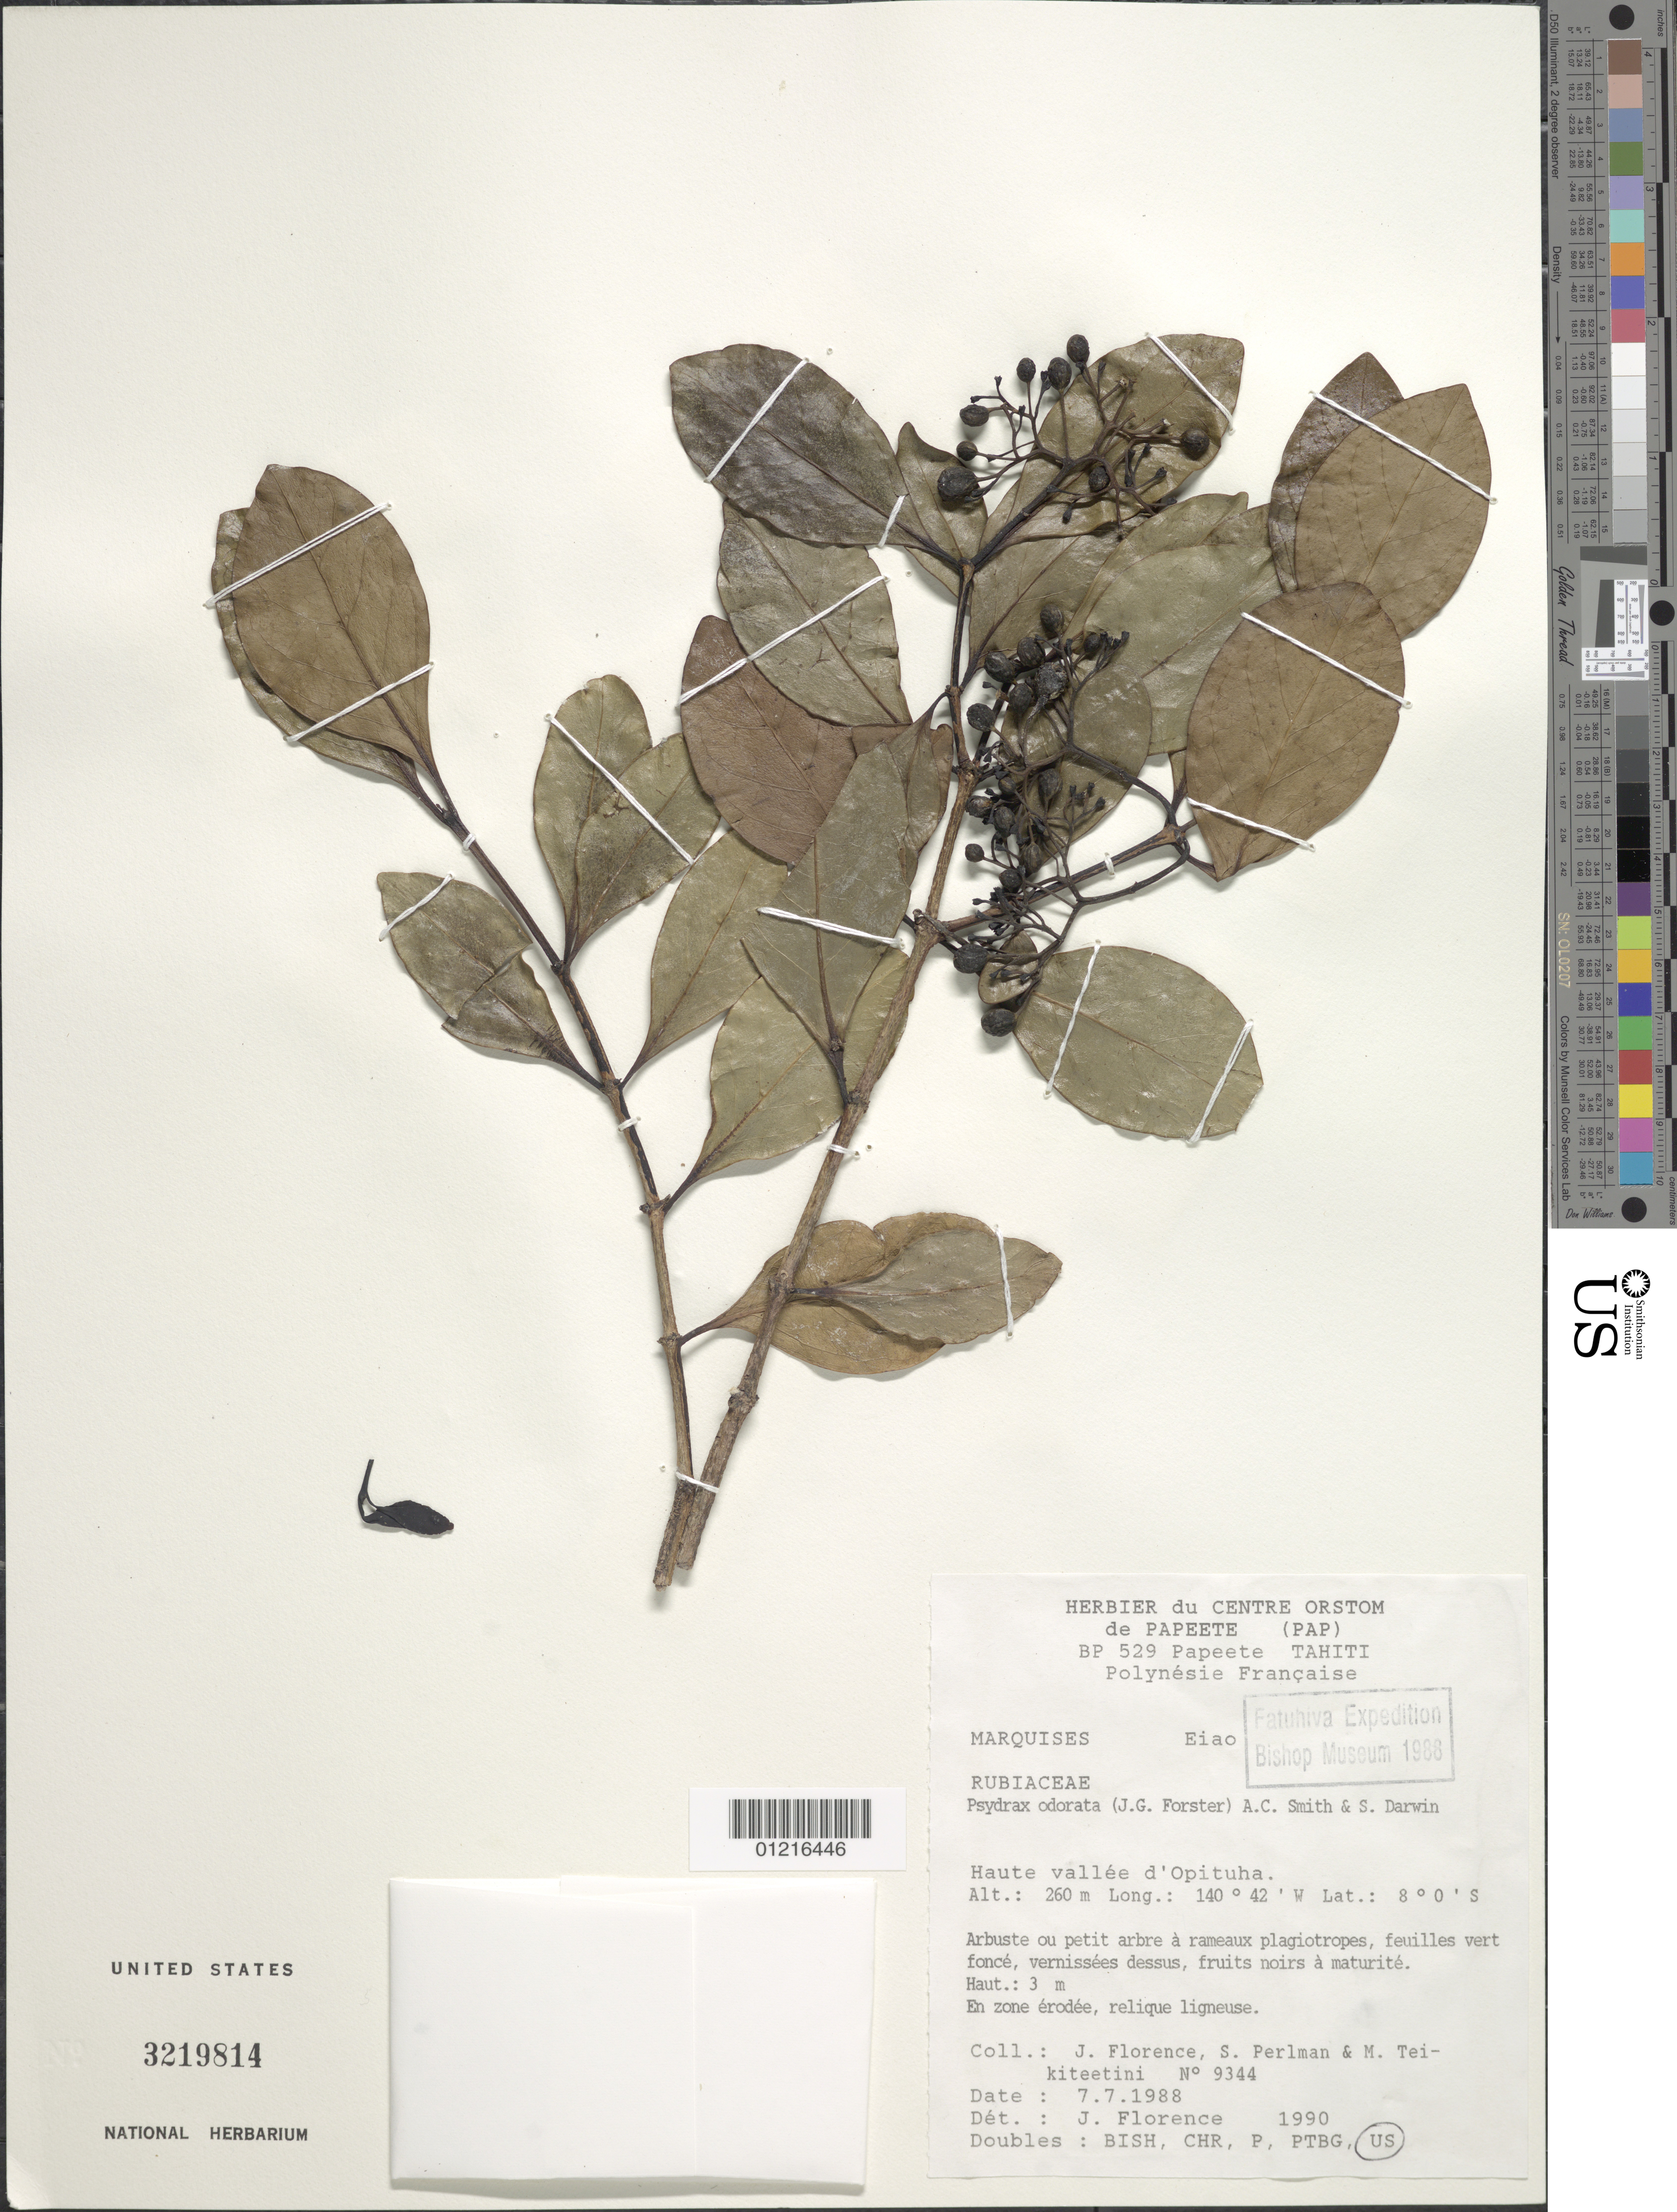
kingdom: Plantae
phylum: Tracheophyta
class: Magnoliopsida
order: Gentianales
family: Rubiaceae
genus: Psydrax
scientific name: Psydrax odorata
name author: (G. Forst.) A.C. Sm. & S.P. Darwin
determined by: Florence, J.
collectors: J. Florence, S. P. Perlman & M. Teikiteetini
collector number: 9344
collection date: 1988-07-07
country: French Polynesia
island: Eiao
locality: Haute vallée d'Opituha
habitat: En zone érodée, relique ligneuse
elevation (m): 260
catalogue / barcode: US 3219814